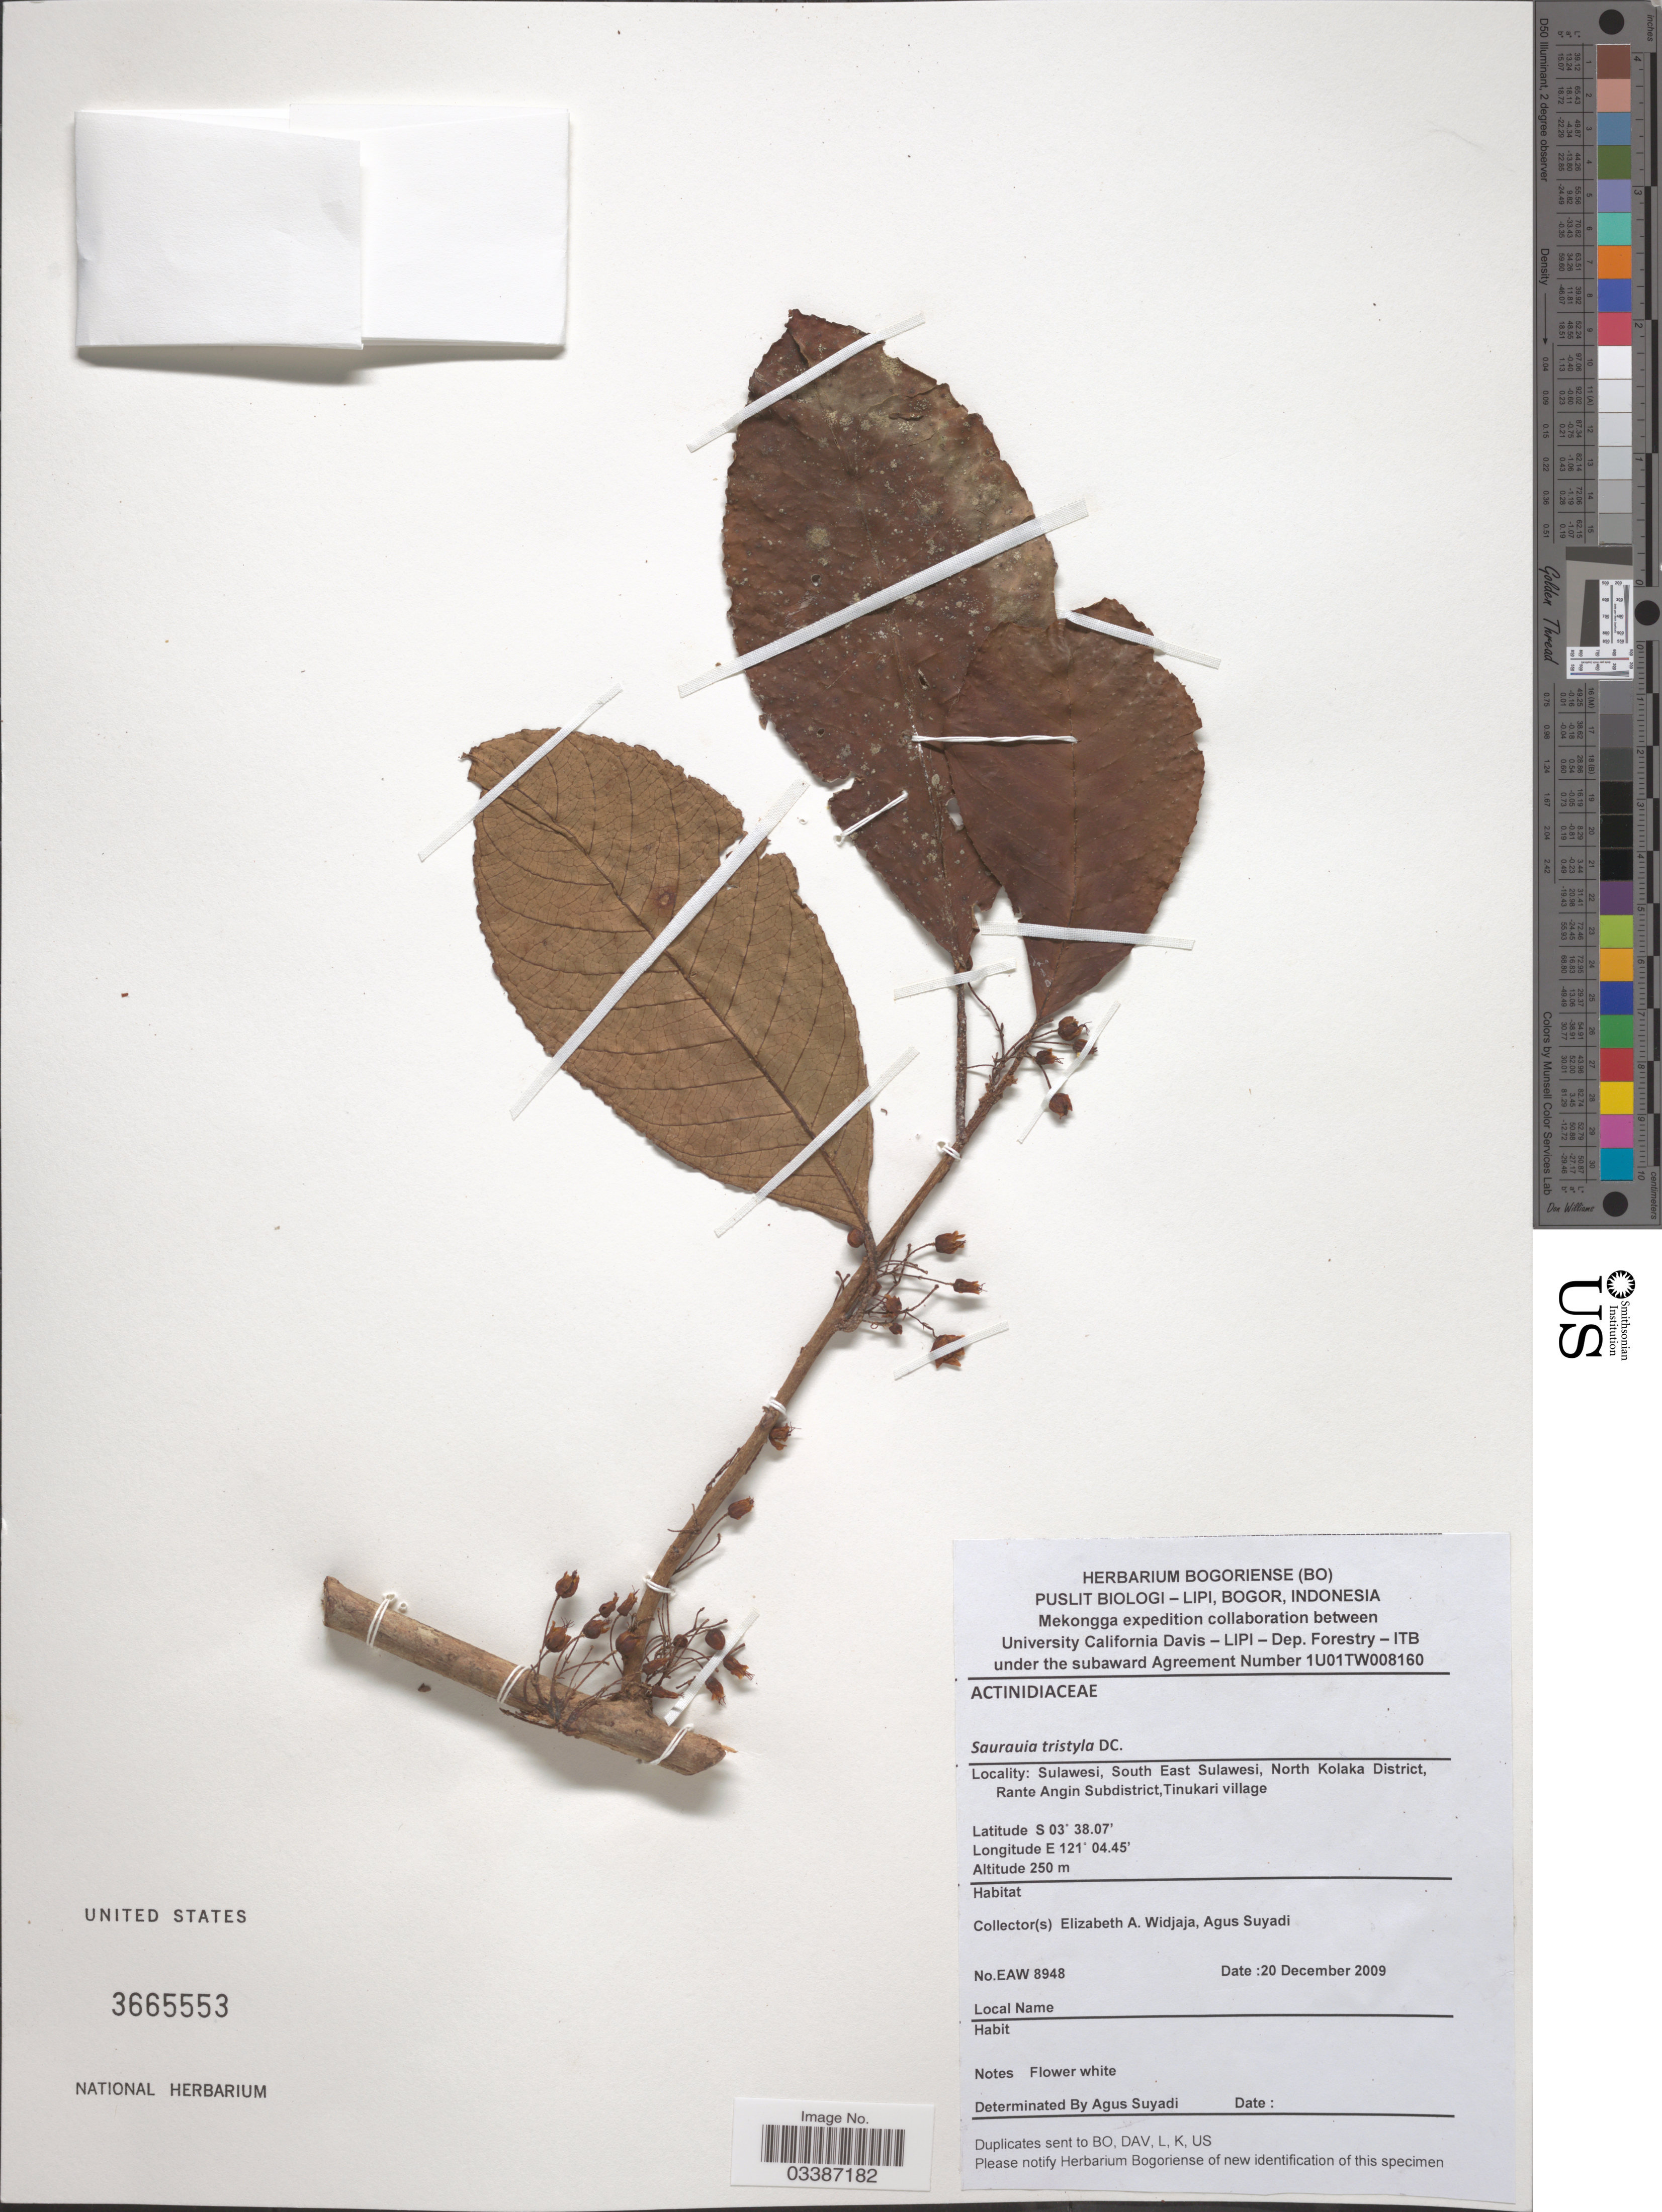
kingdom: Plantae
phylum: Tracheophyta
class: Magnoliopsida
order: Ericales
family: Actinidiaceae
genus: Saurauia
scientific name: Saurauia tristyla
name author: DC.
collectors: E. A. Widjaja & A. Suyadi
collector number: EAW 8948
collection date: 2009-12-20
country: Indonesia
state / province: Sulawesi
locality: South East Sulawesi, North Kolaka District, Rante Angin Subdistrict, Tinukari village.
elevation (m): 250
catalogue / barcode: US 3665553